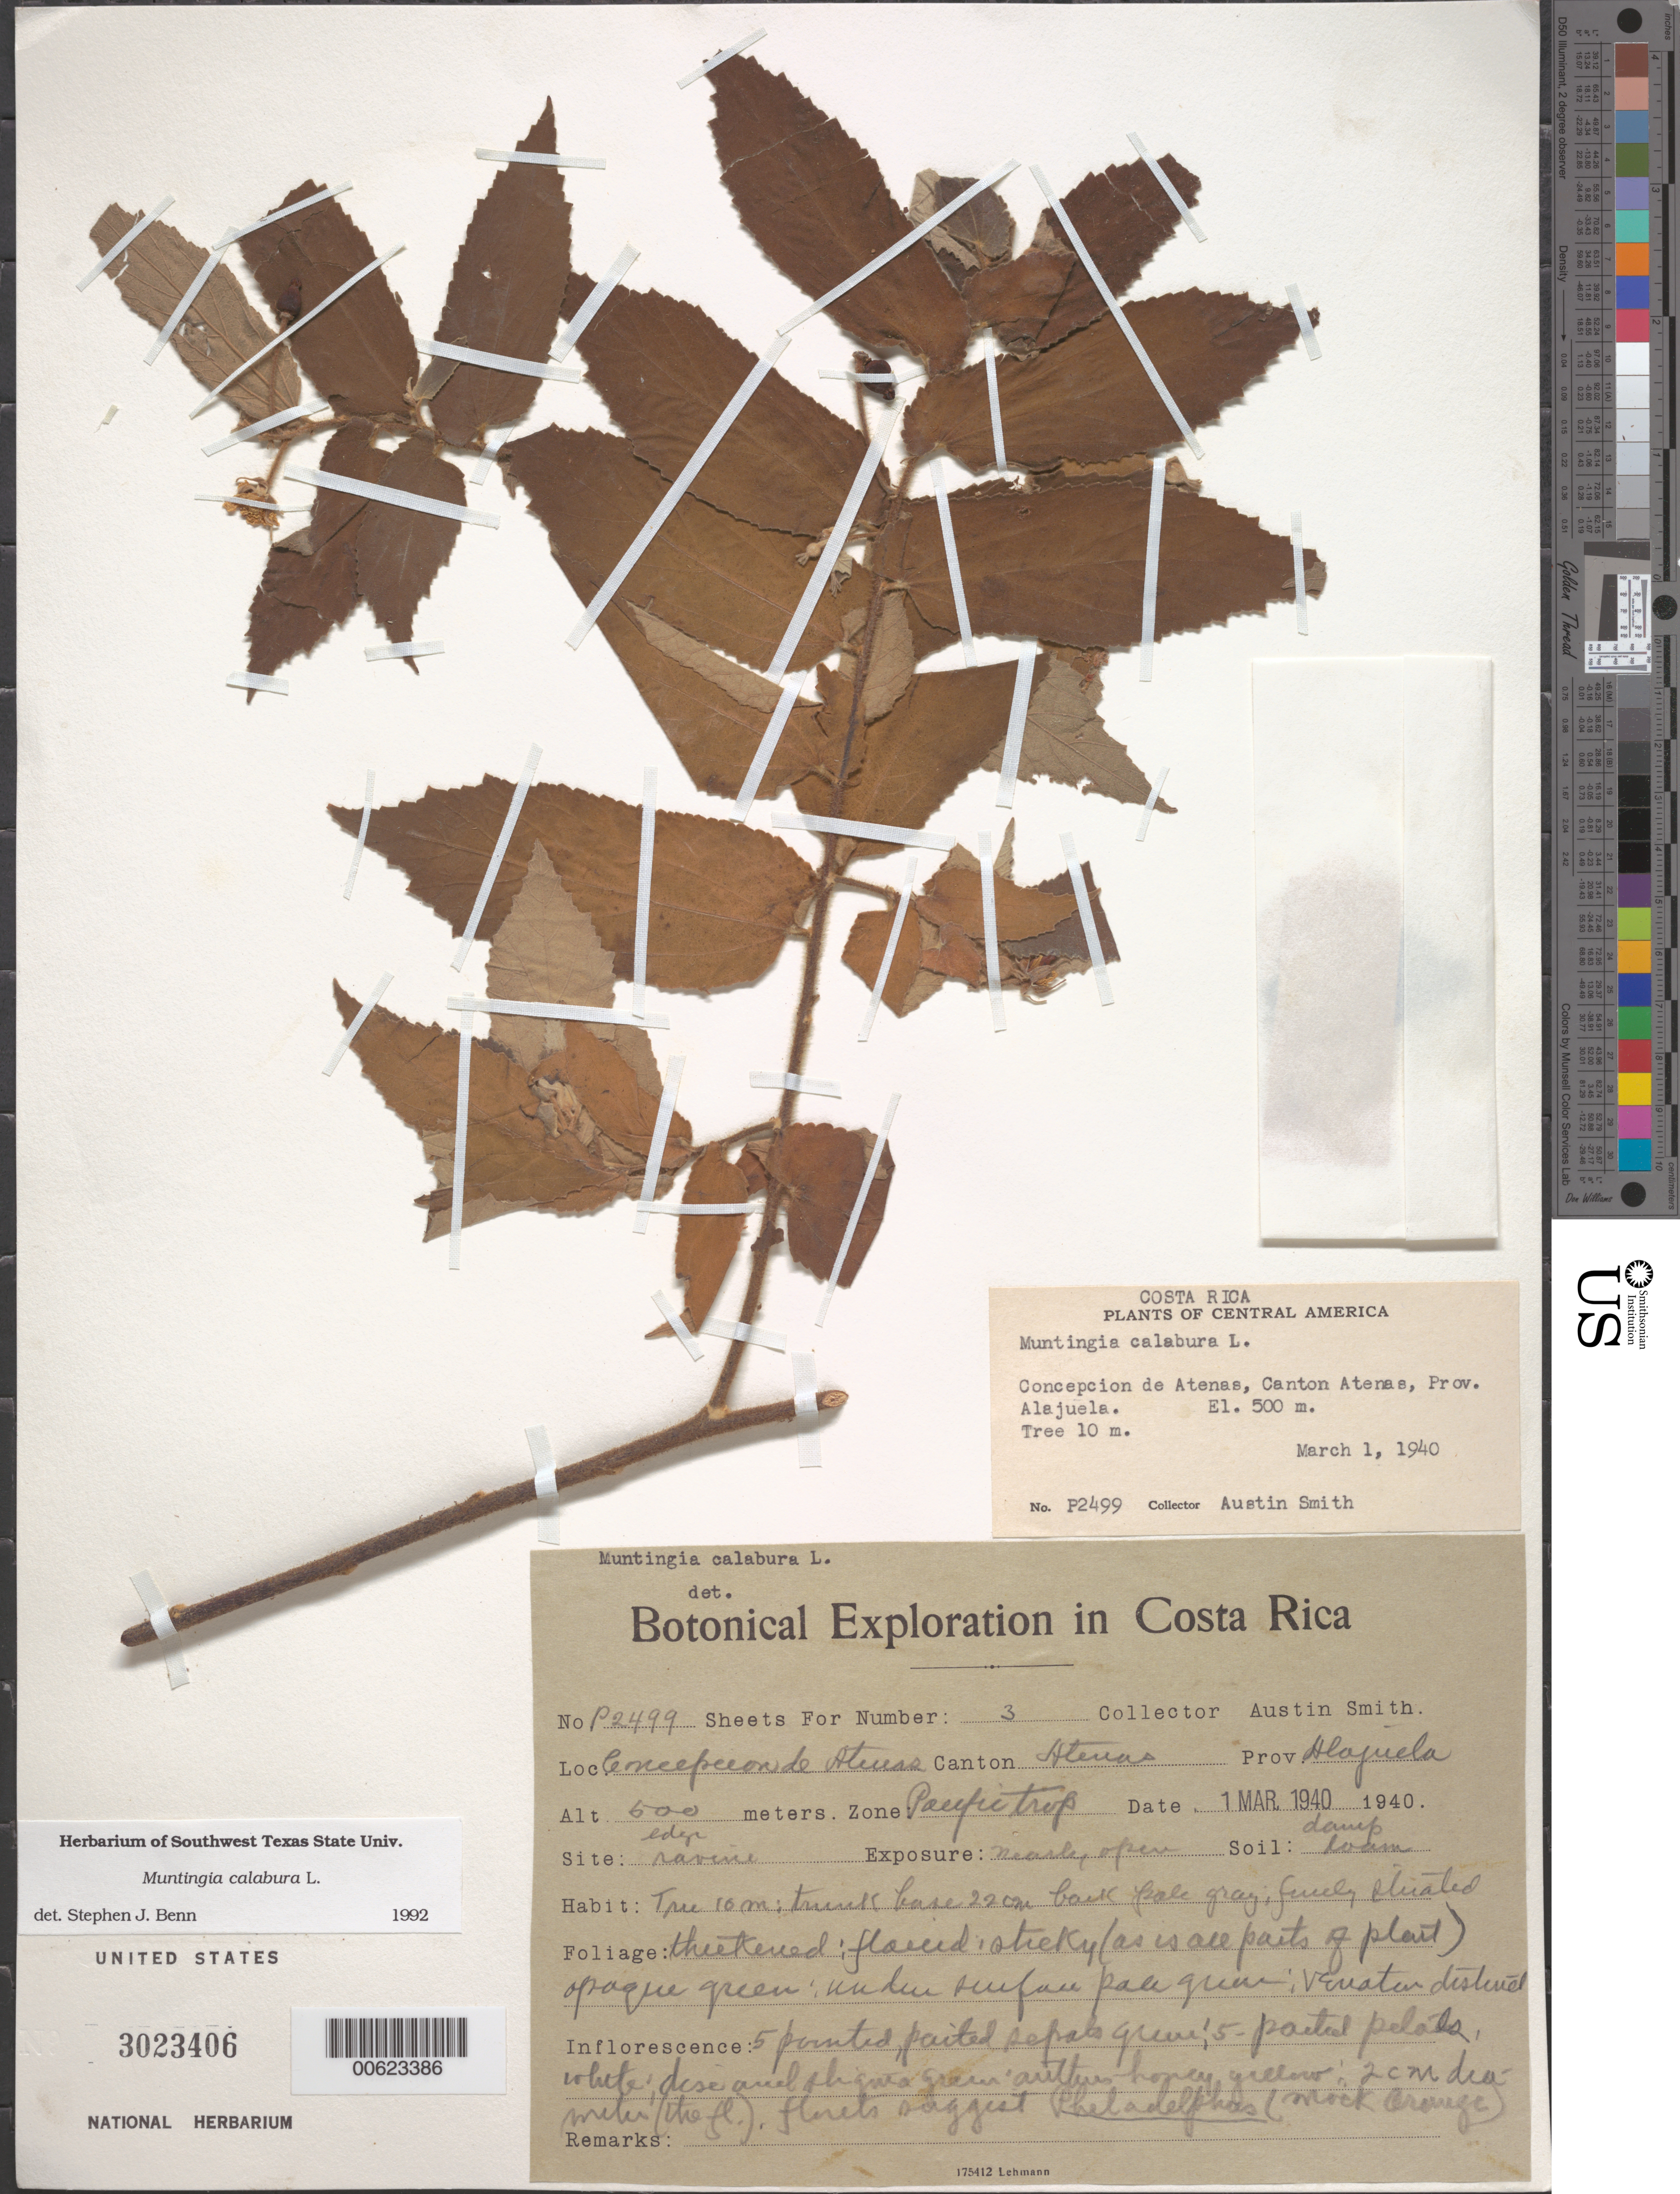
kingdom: Plantae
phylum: Tracheophyta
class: Magnoliopsida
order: Malvales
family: Muntingiaceae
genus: Muntingia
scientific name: Muntingia calabura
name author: L.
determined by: Benn, S. J.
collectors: Aust P. Smith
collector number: P2499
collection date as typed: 01 Mar 1940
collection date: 1940-03-01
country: Costa Rica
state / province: Alajuela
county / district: Atenas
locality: Concepcion de Atenas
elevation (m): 500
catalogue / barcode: US 3023406